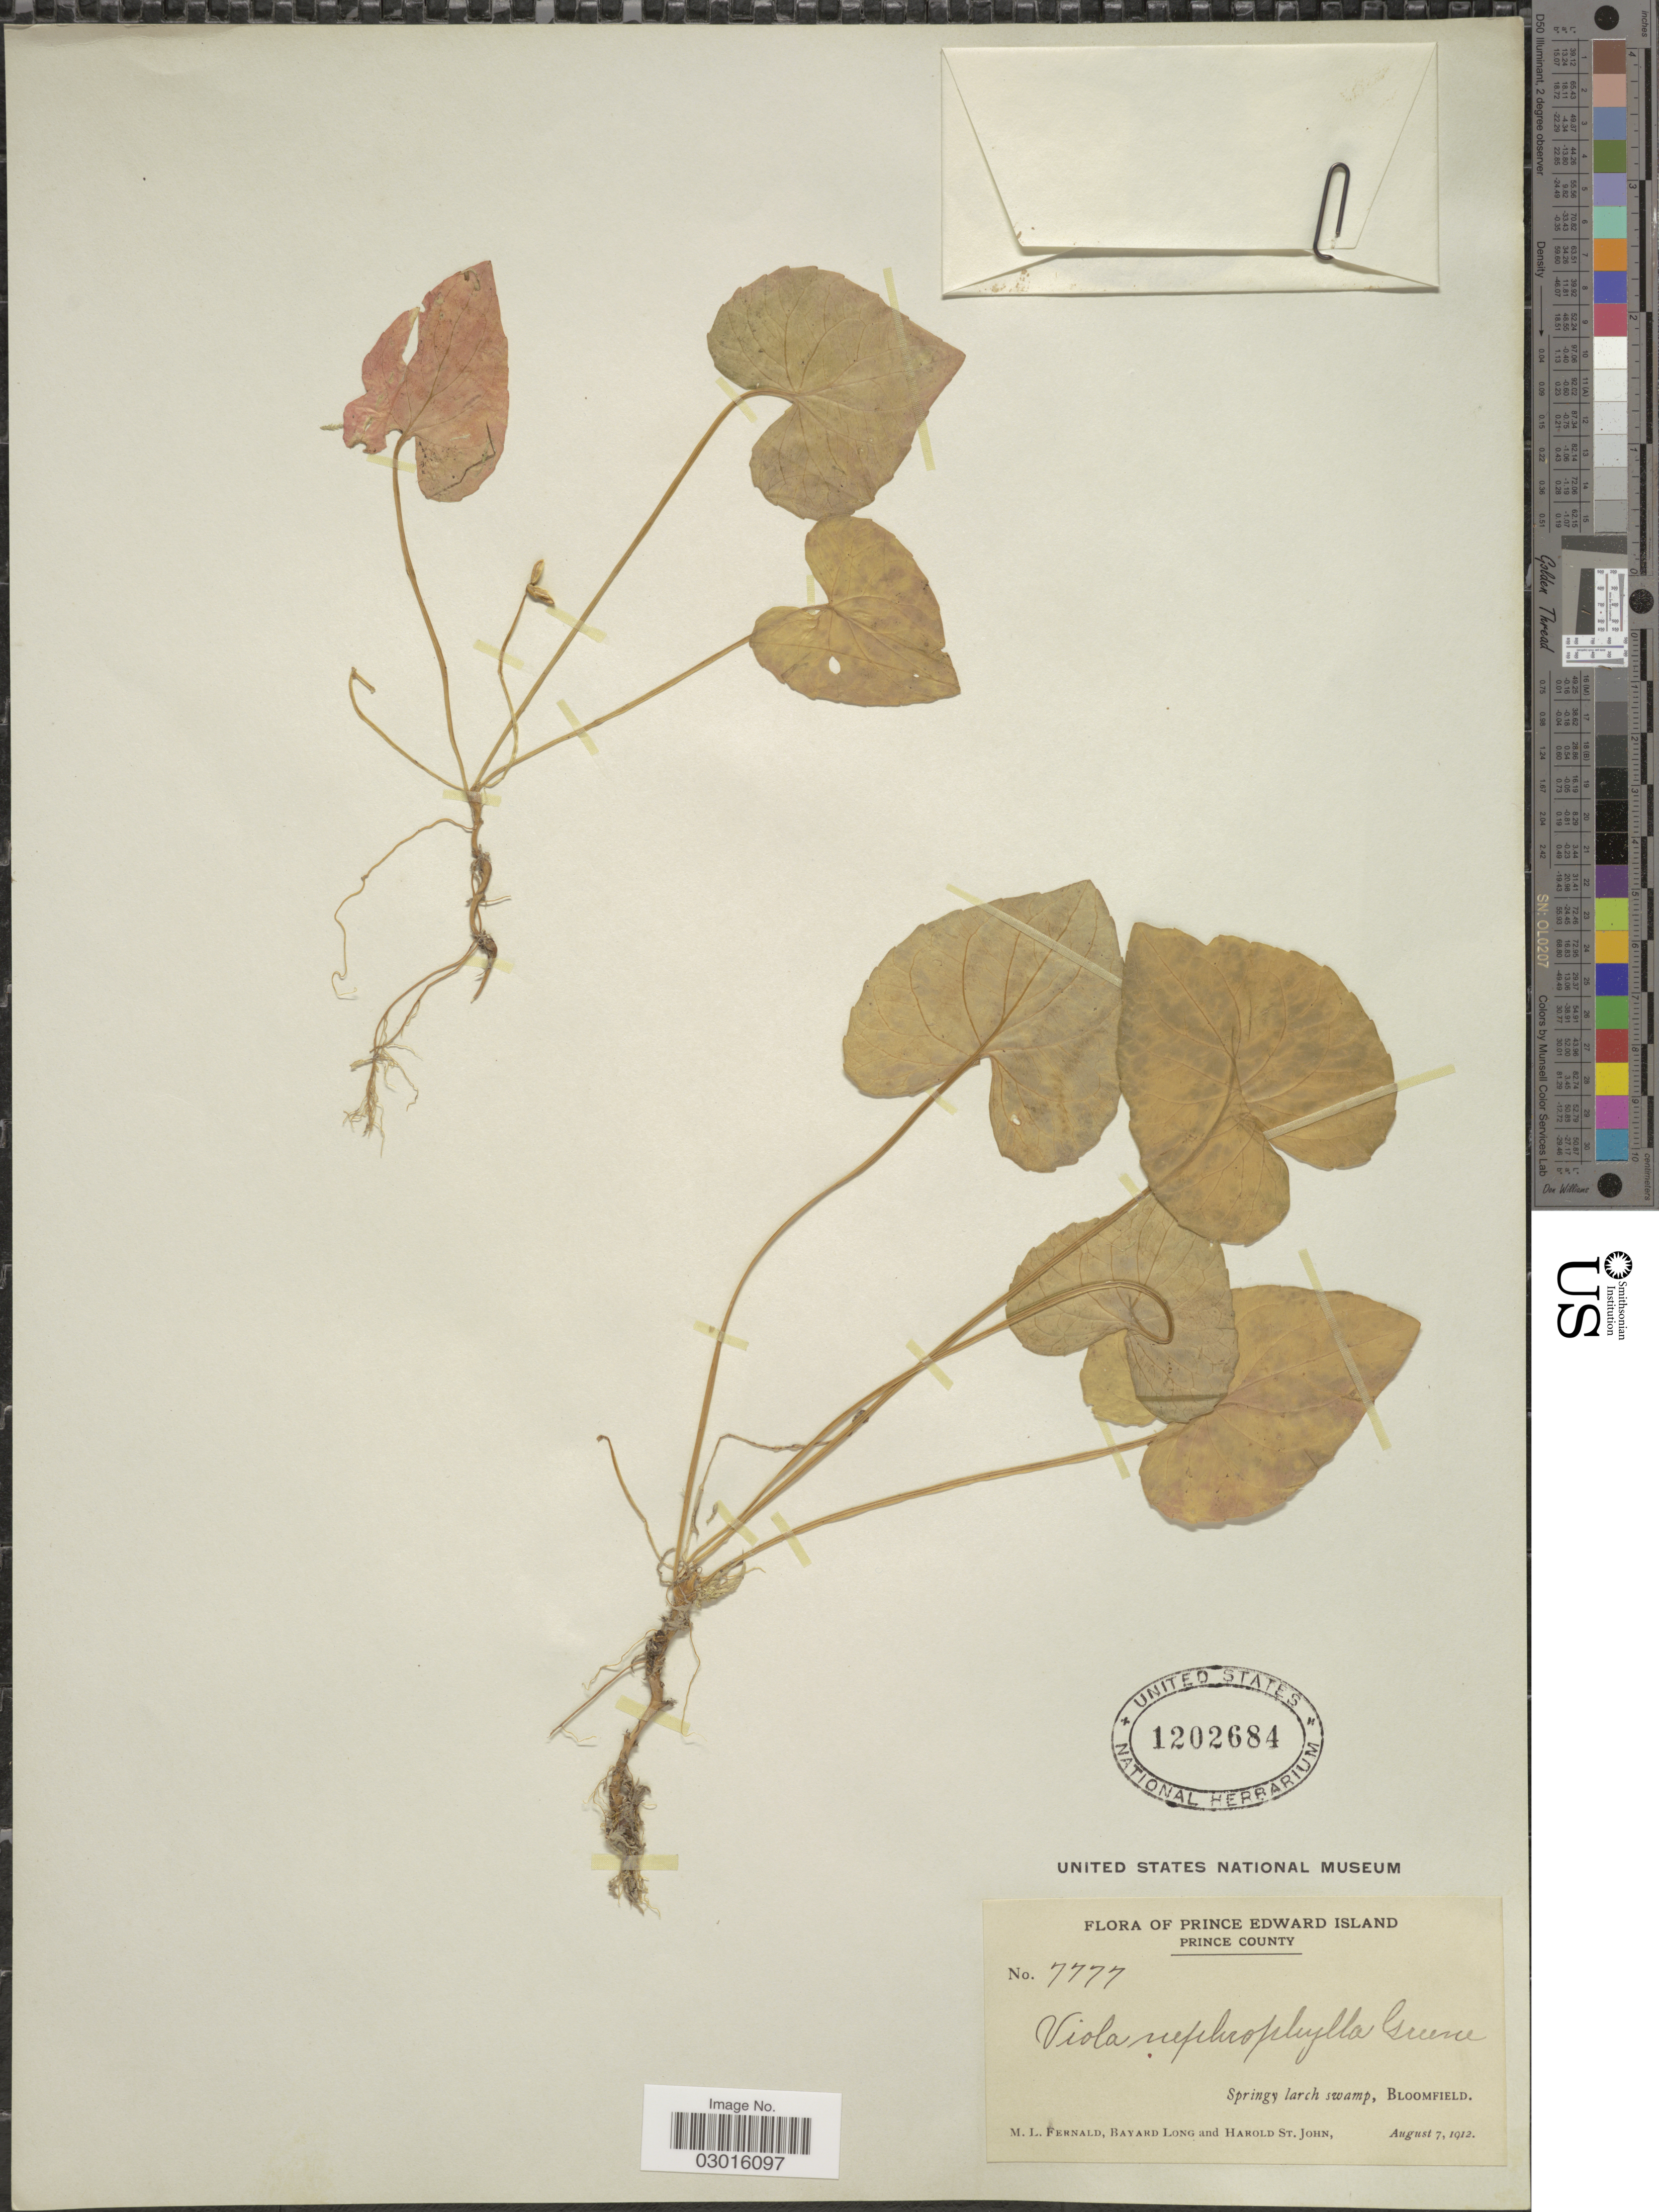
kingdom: Plantae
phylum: Tracheophyta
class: Magnoliopsida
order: Malpighiales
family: Violaceae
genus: Viola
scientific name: Viola nephrophylla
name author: Greene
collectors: M. L. Fernald, B. Long & H. St. John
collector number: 7777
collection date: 1912-08-07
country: Canada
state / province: Prince Edward Island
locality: Prince County, Springy larch swamp, Bloomfield.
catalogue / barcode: US 1202684